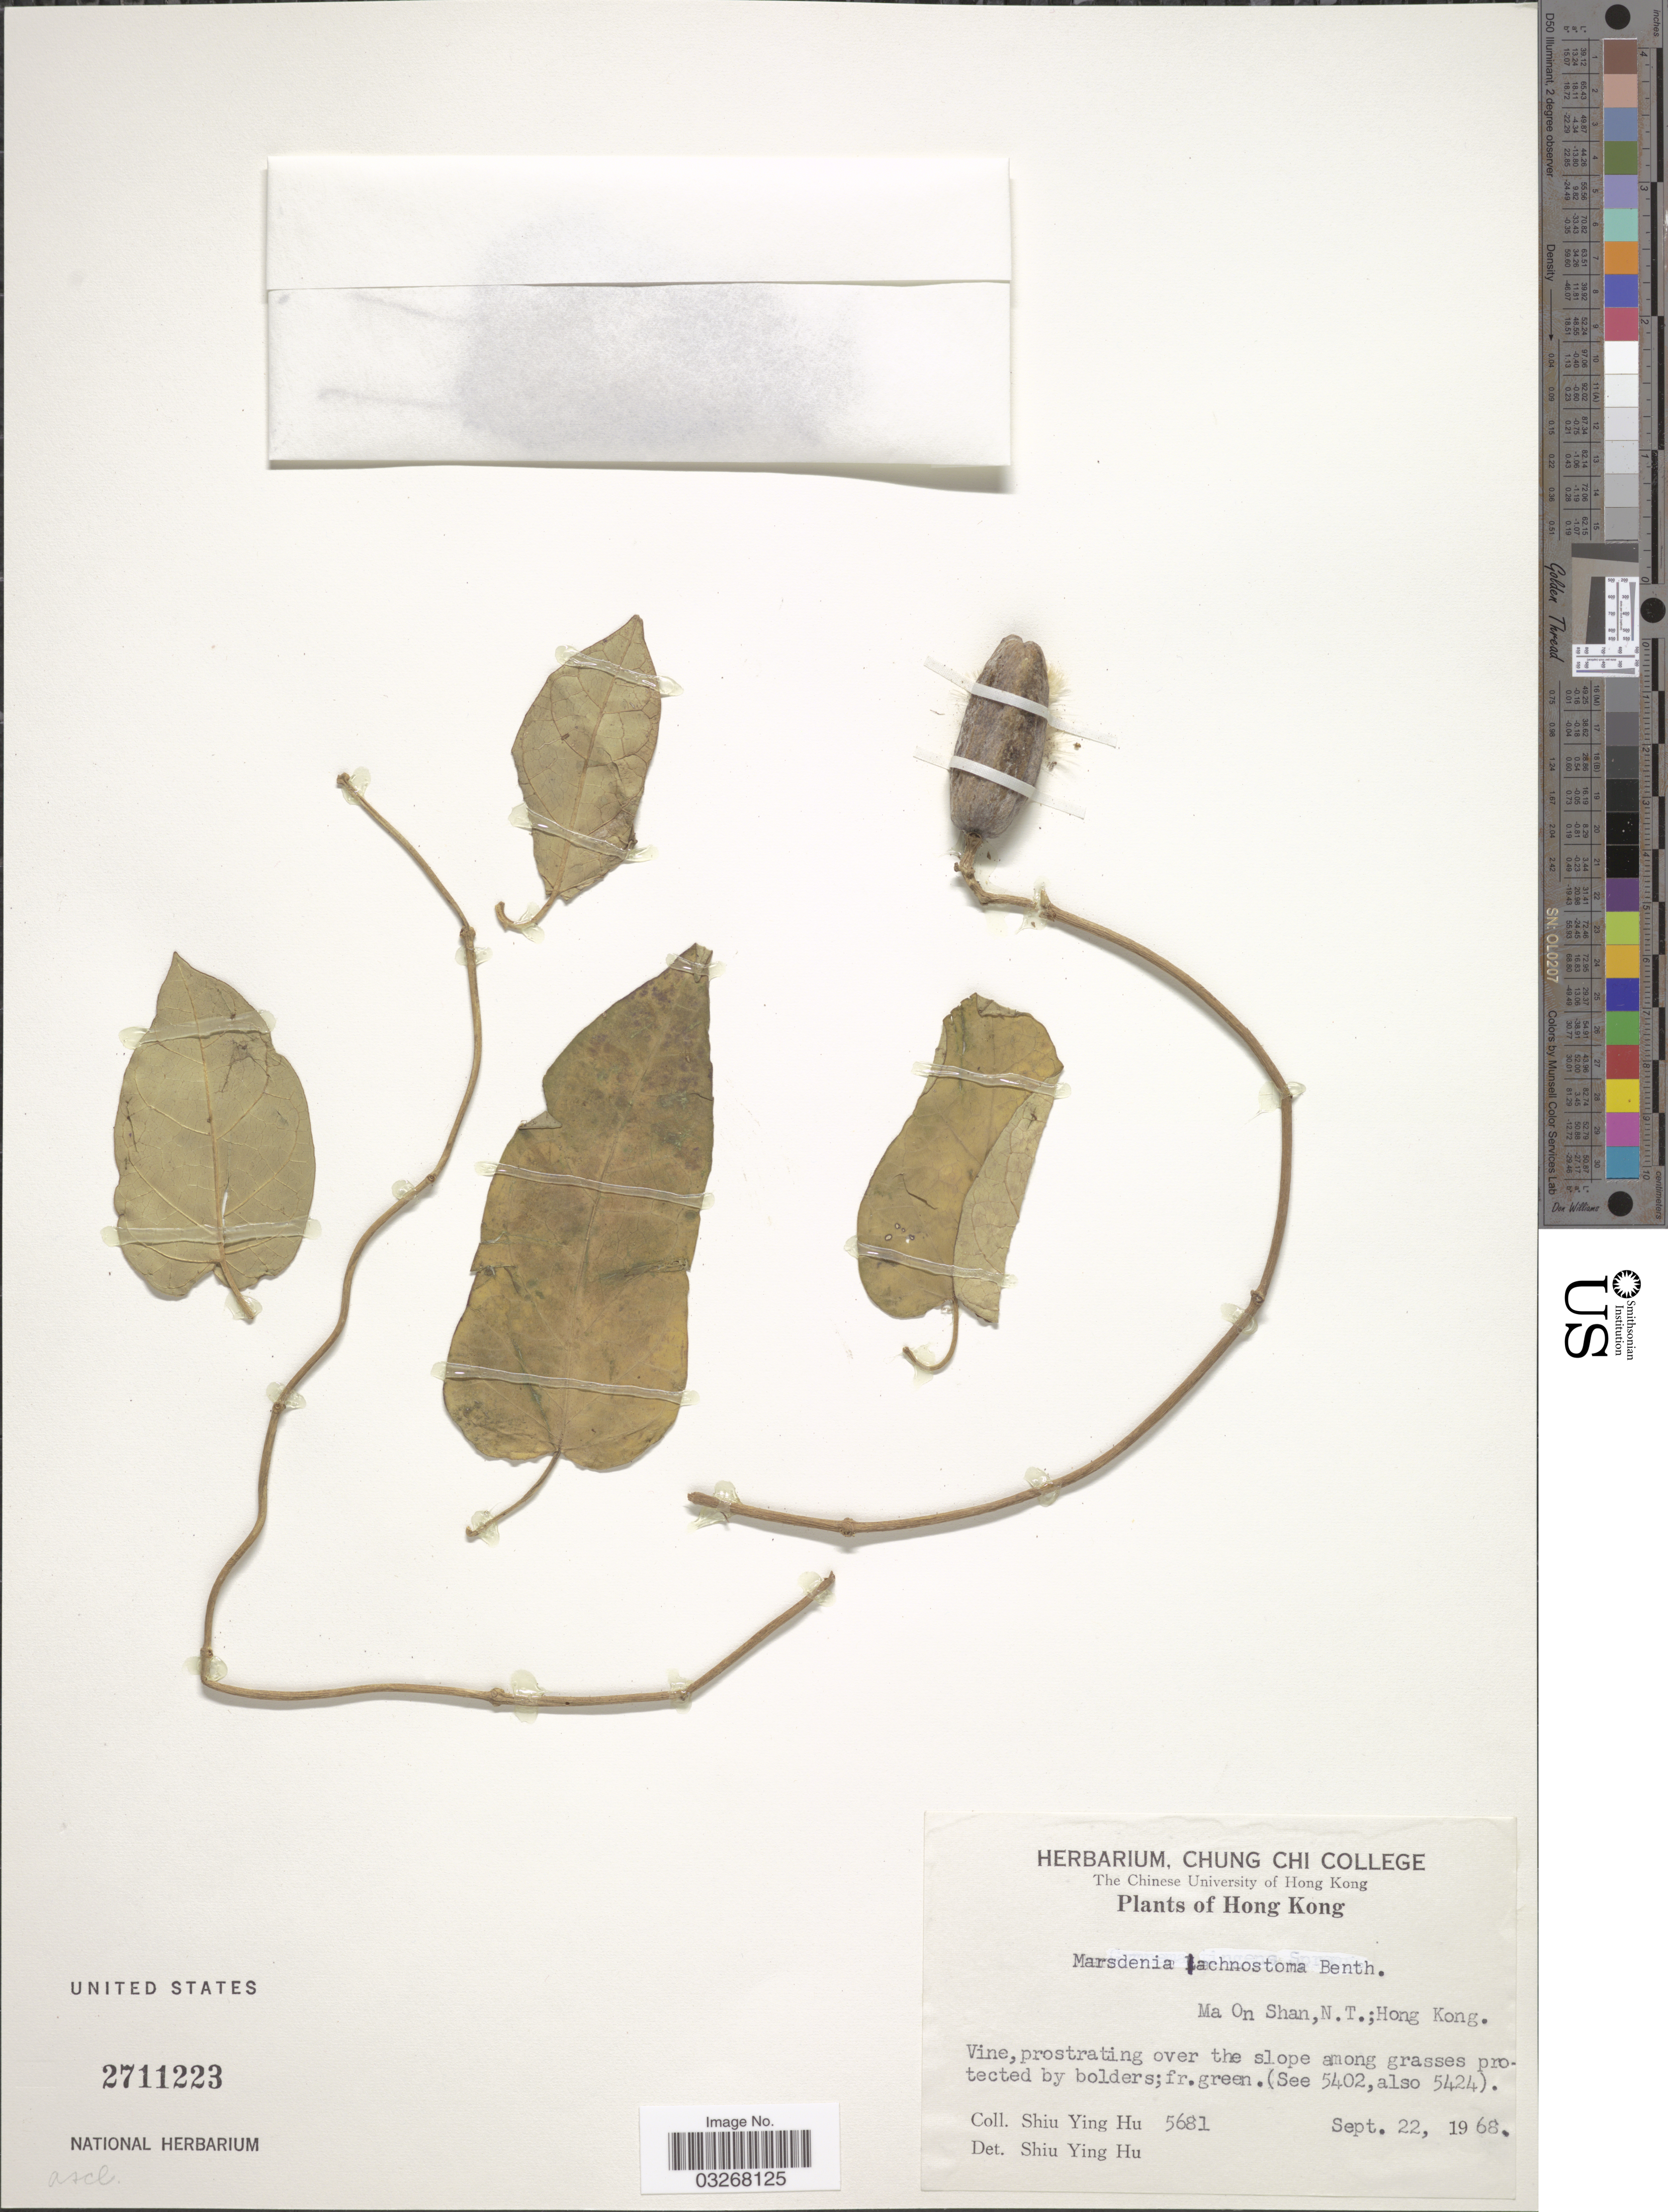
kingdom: Plantae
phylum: Tracheophyta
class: Magnoliopsida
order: Gentianales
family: Apocynaceae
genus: Marsdenia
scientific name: Marsdenia lachnostoma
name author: Benth.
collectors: S. Y. Hu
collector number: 5681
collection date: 1968-09-22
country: China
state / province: Hong Kong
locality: Ma On Shan, N.T.; Hong Kong.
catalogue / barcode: US 2711223